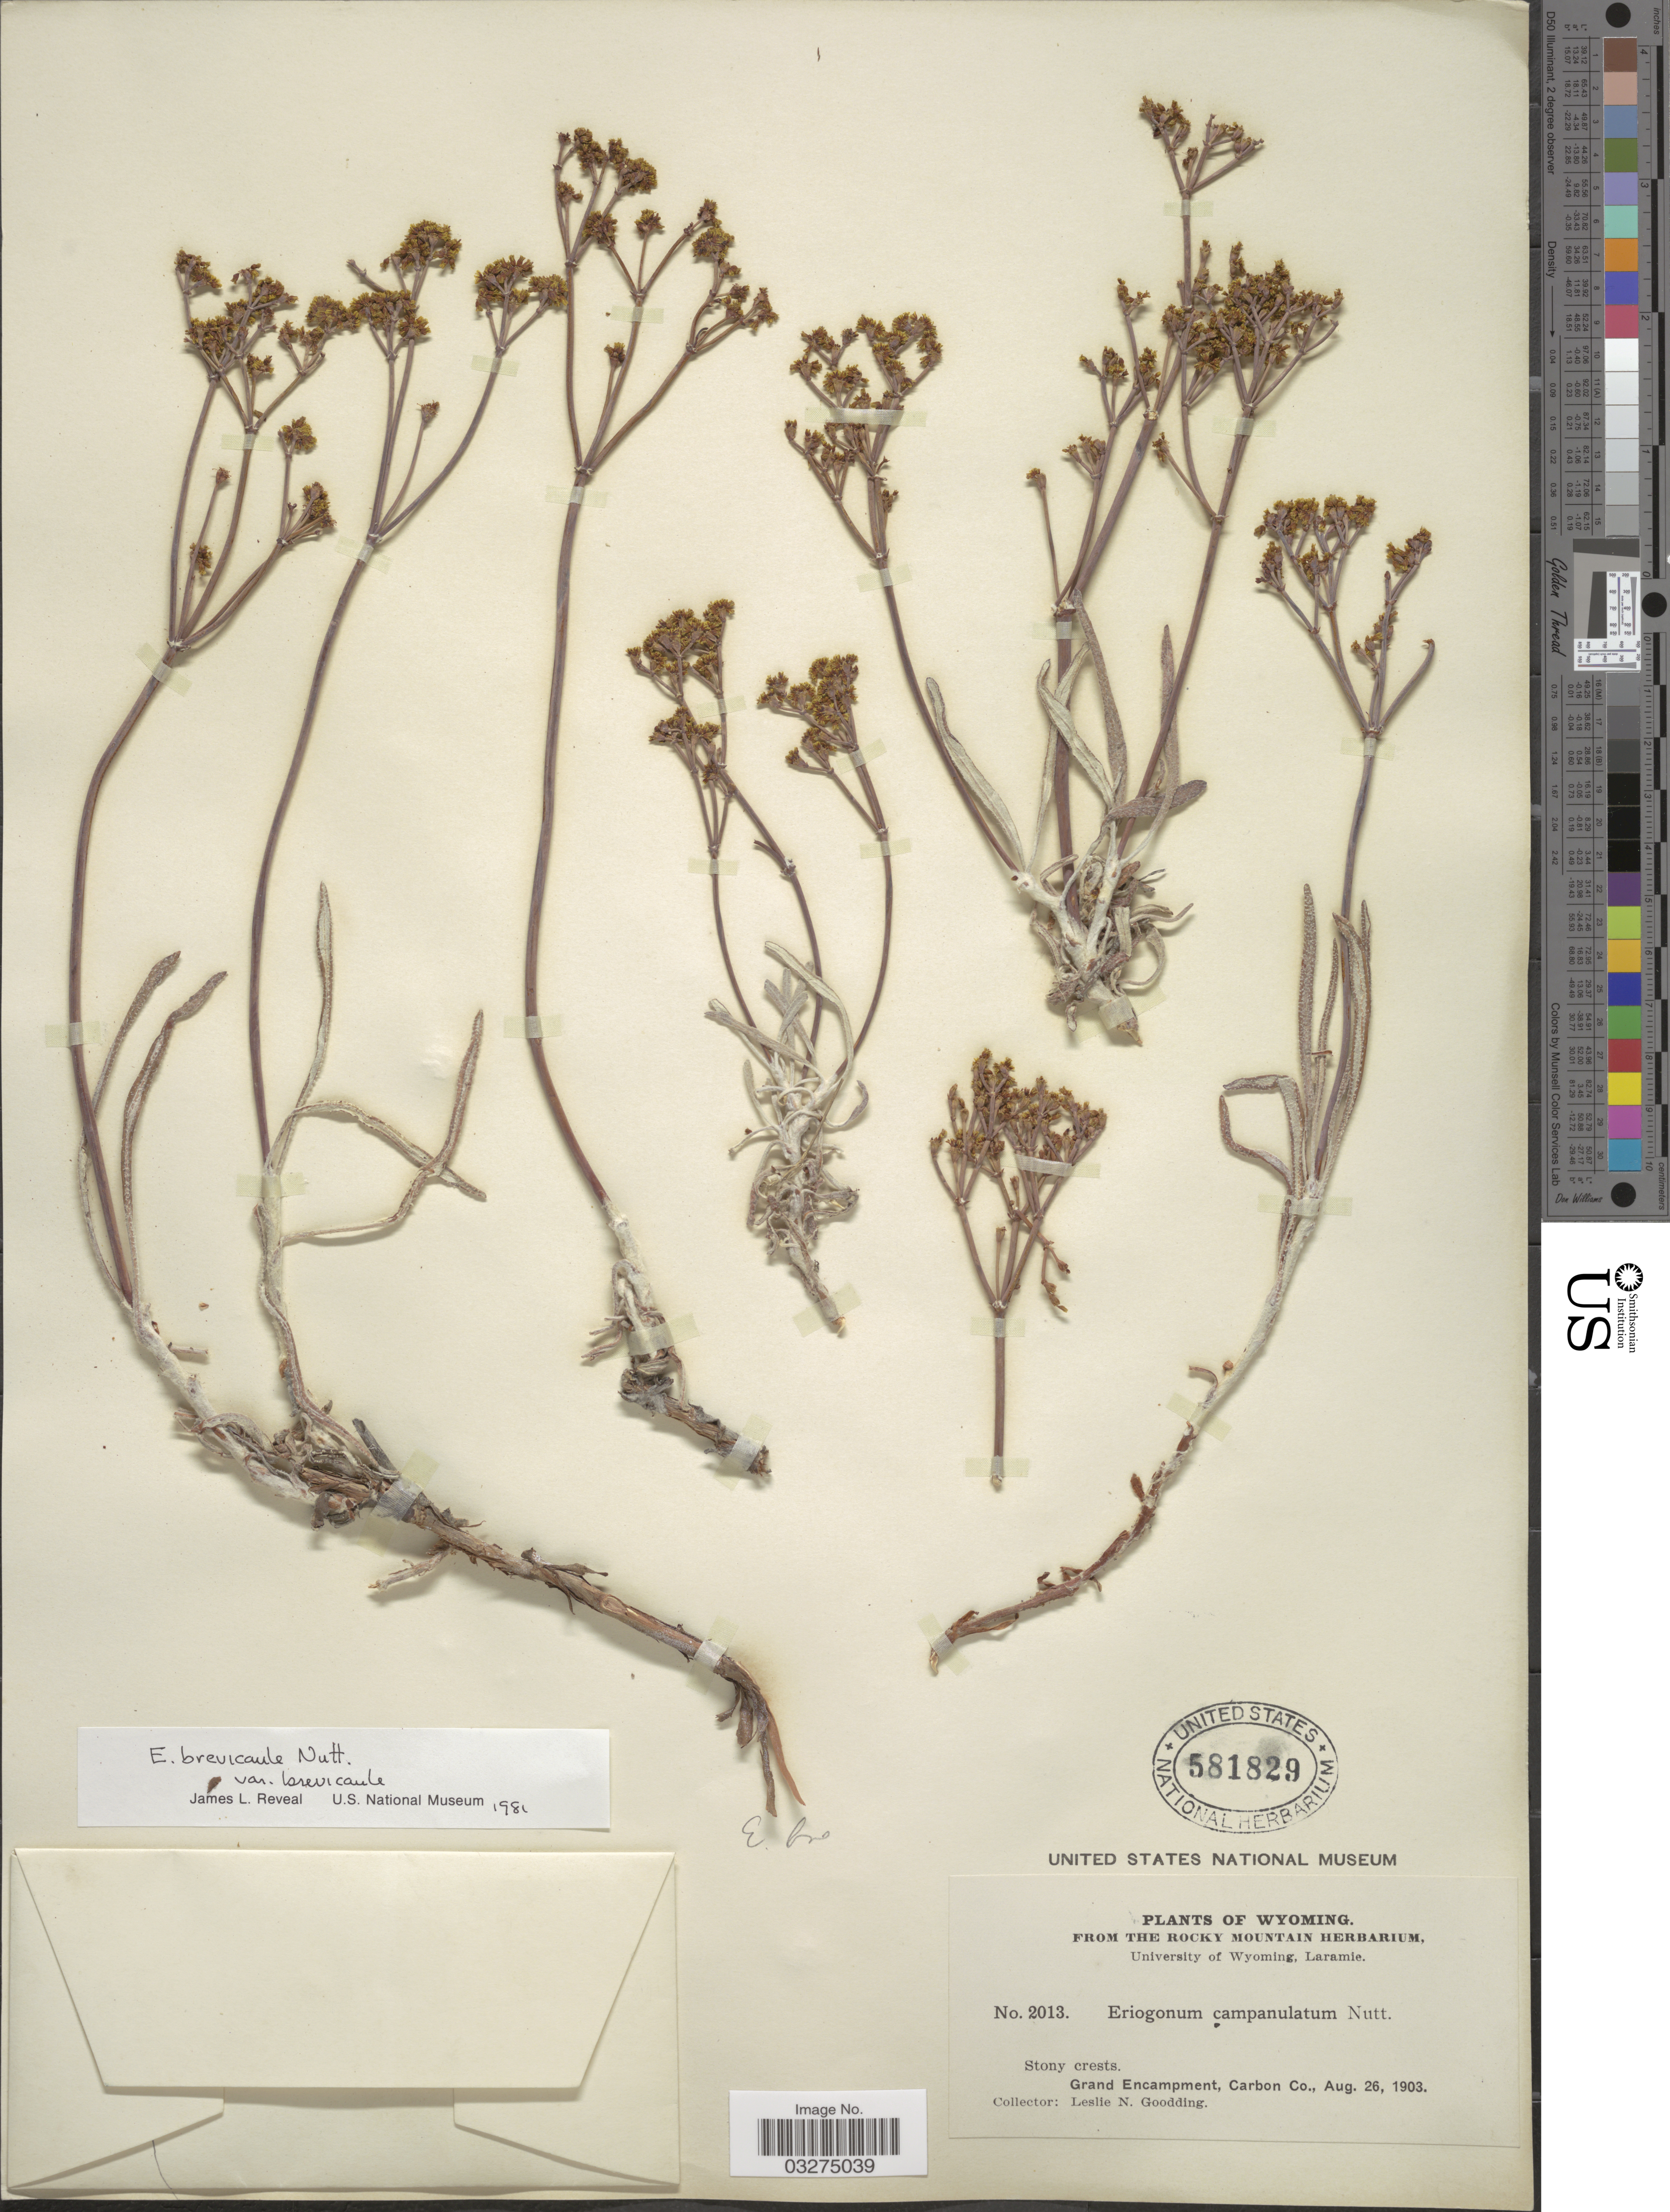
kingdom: Plantae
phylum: Tracheophyta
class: Magnoliopsida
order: Caryophyllales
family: Polygonaceae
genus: Eriogonum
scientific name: Eriogonum brevicaule var. brevicaule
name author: Nutt.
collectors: L. N. Goodding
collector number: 2013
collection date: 1903-08-26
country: United States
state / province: Wyoming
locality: Grand Encampment, Carbon Co.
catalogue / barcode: US 581829